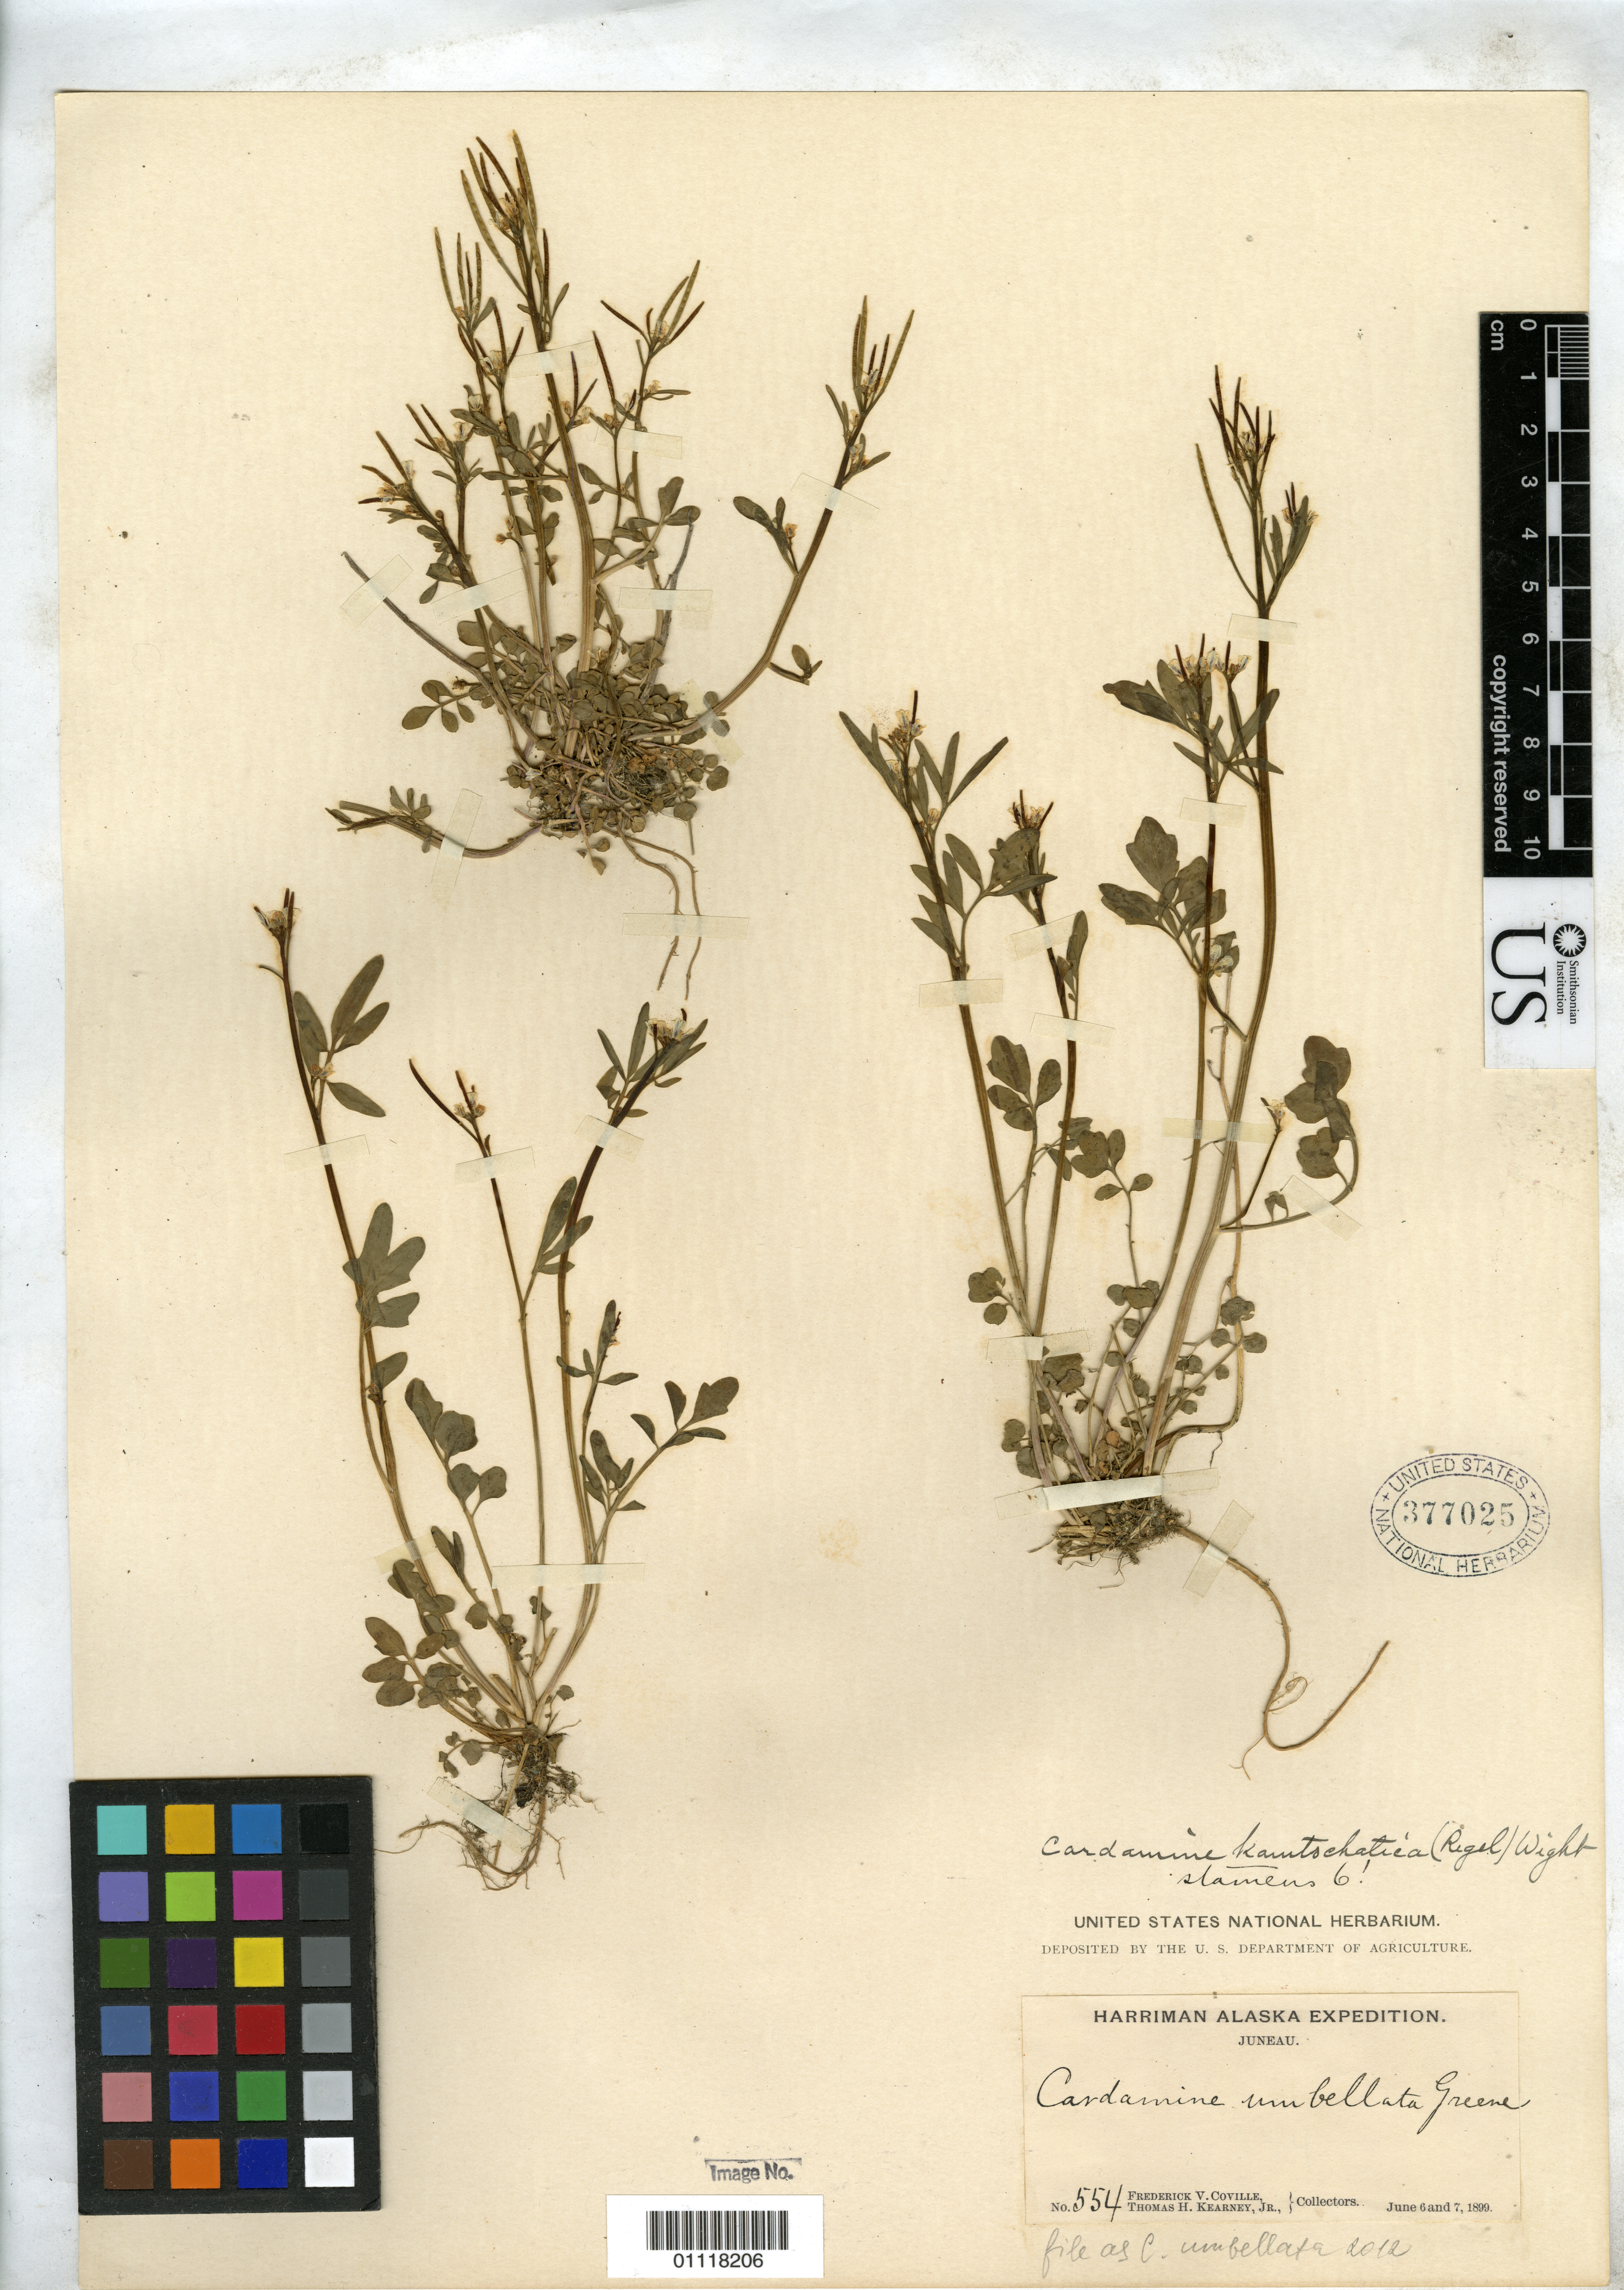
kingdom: Plantae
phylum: Tracheophyta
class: Magnoliopsida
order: Brassicales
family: Brassicaceae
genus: Cardamine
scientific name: Cardamine umbellata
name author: Greene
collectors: F. V. Coville & T. H. Kearney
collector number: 554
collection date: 1899-06-06,1899-06-07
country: United States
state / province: Alaska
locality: Juneau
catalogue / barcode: US 377025